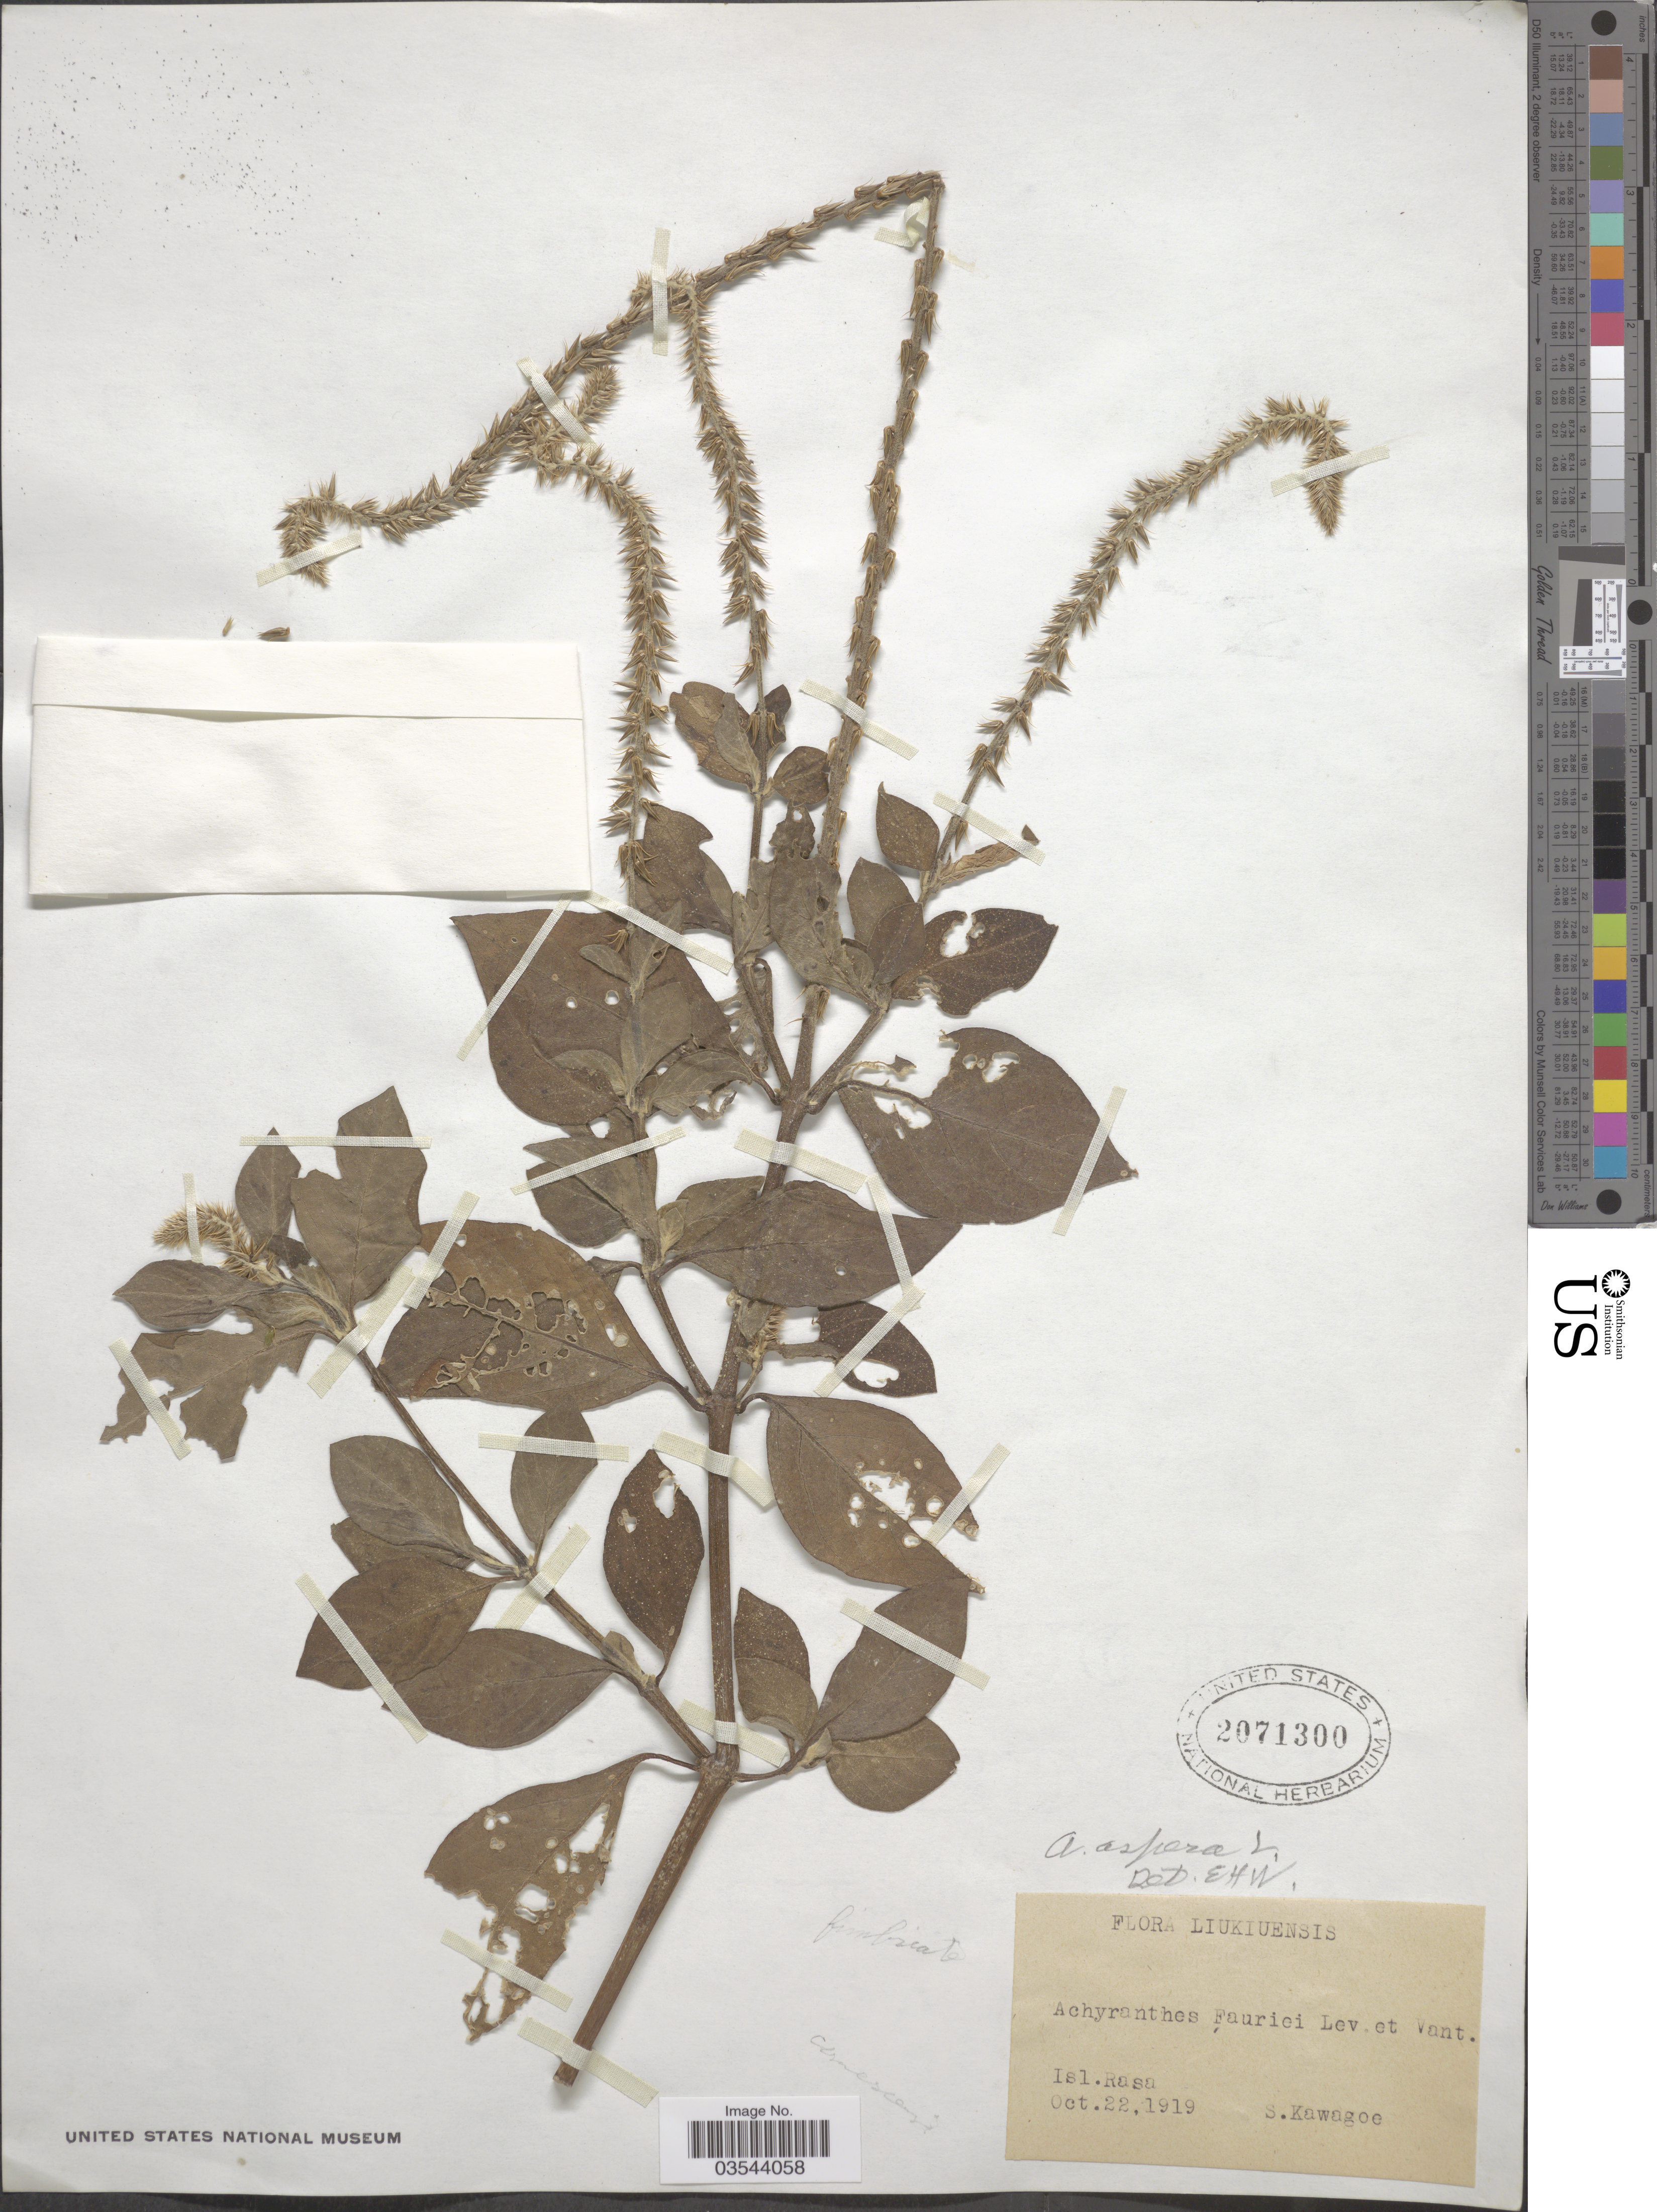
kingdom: Plantae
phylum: Tracheophyta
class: Magnoliopsida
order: Caryophyllales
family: Amaranthaceae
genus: Achyranthes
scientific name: Achyranthes aspera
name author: L.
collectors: S. Kawagoe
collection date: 1919-10-22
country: Japan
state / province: Okinawa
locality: Liukiuensis. Isl. Rasa.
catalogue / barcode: US 2071300